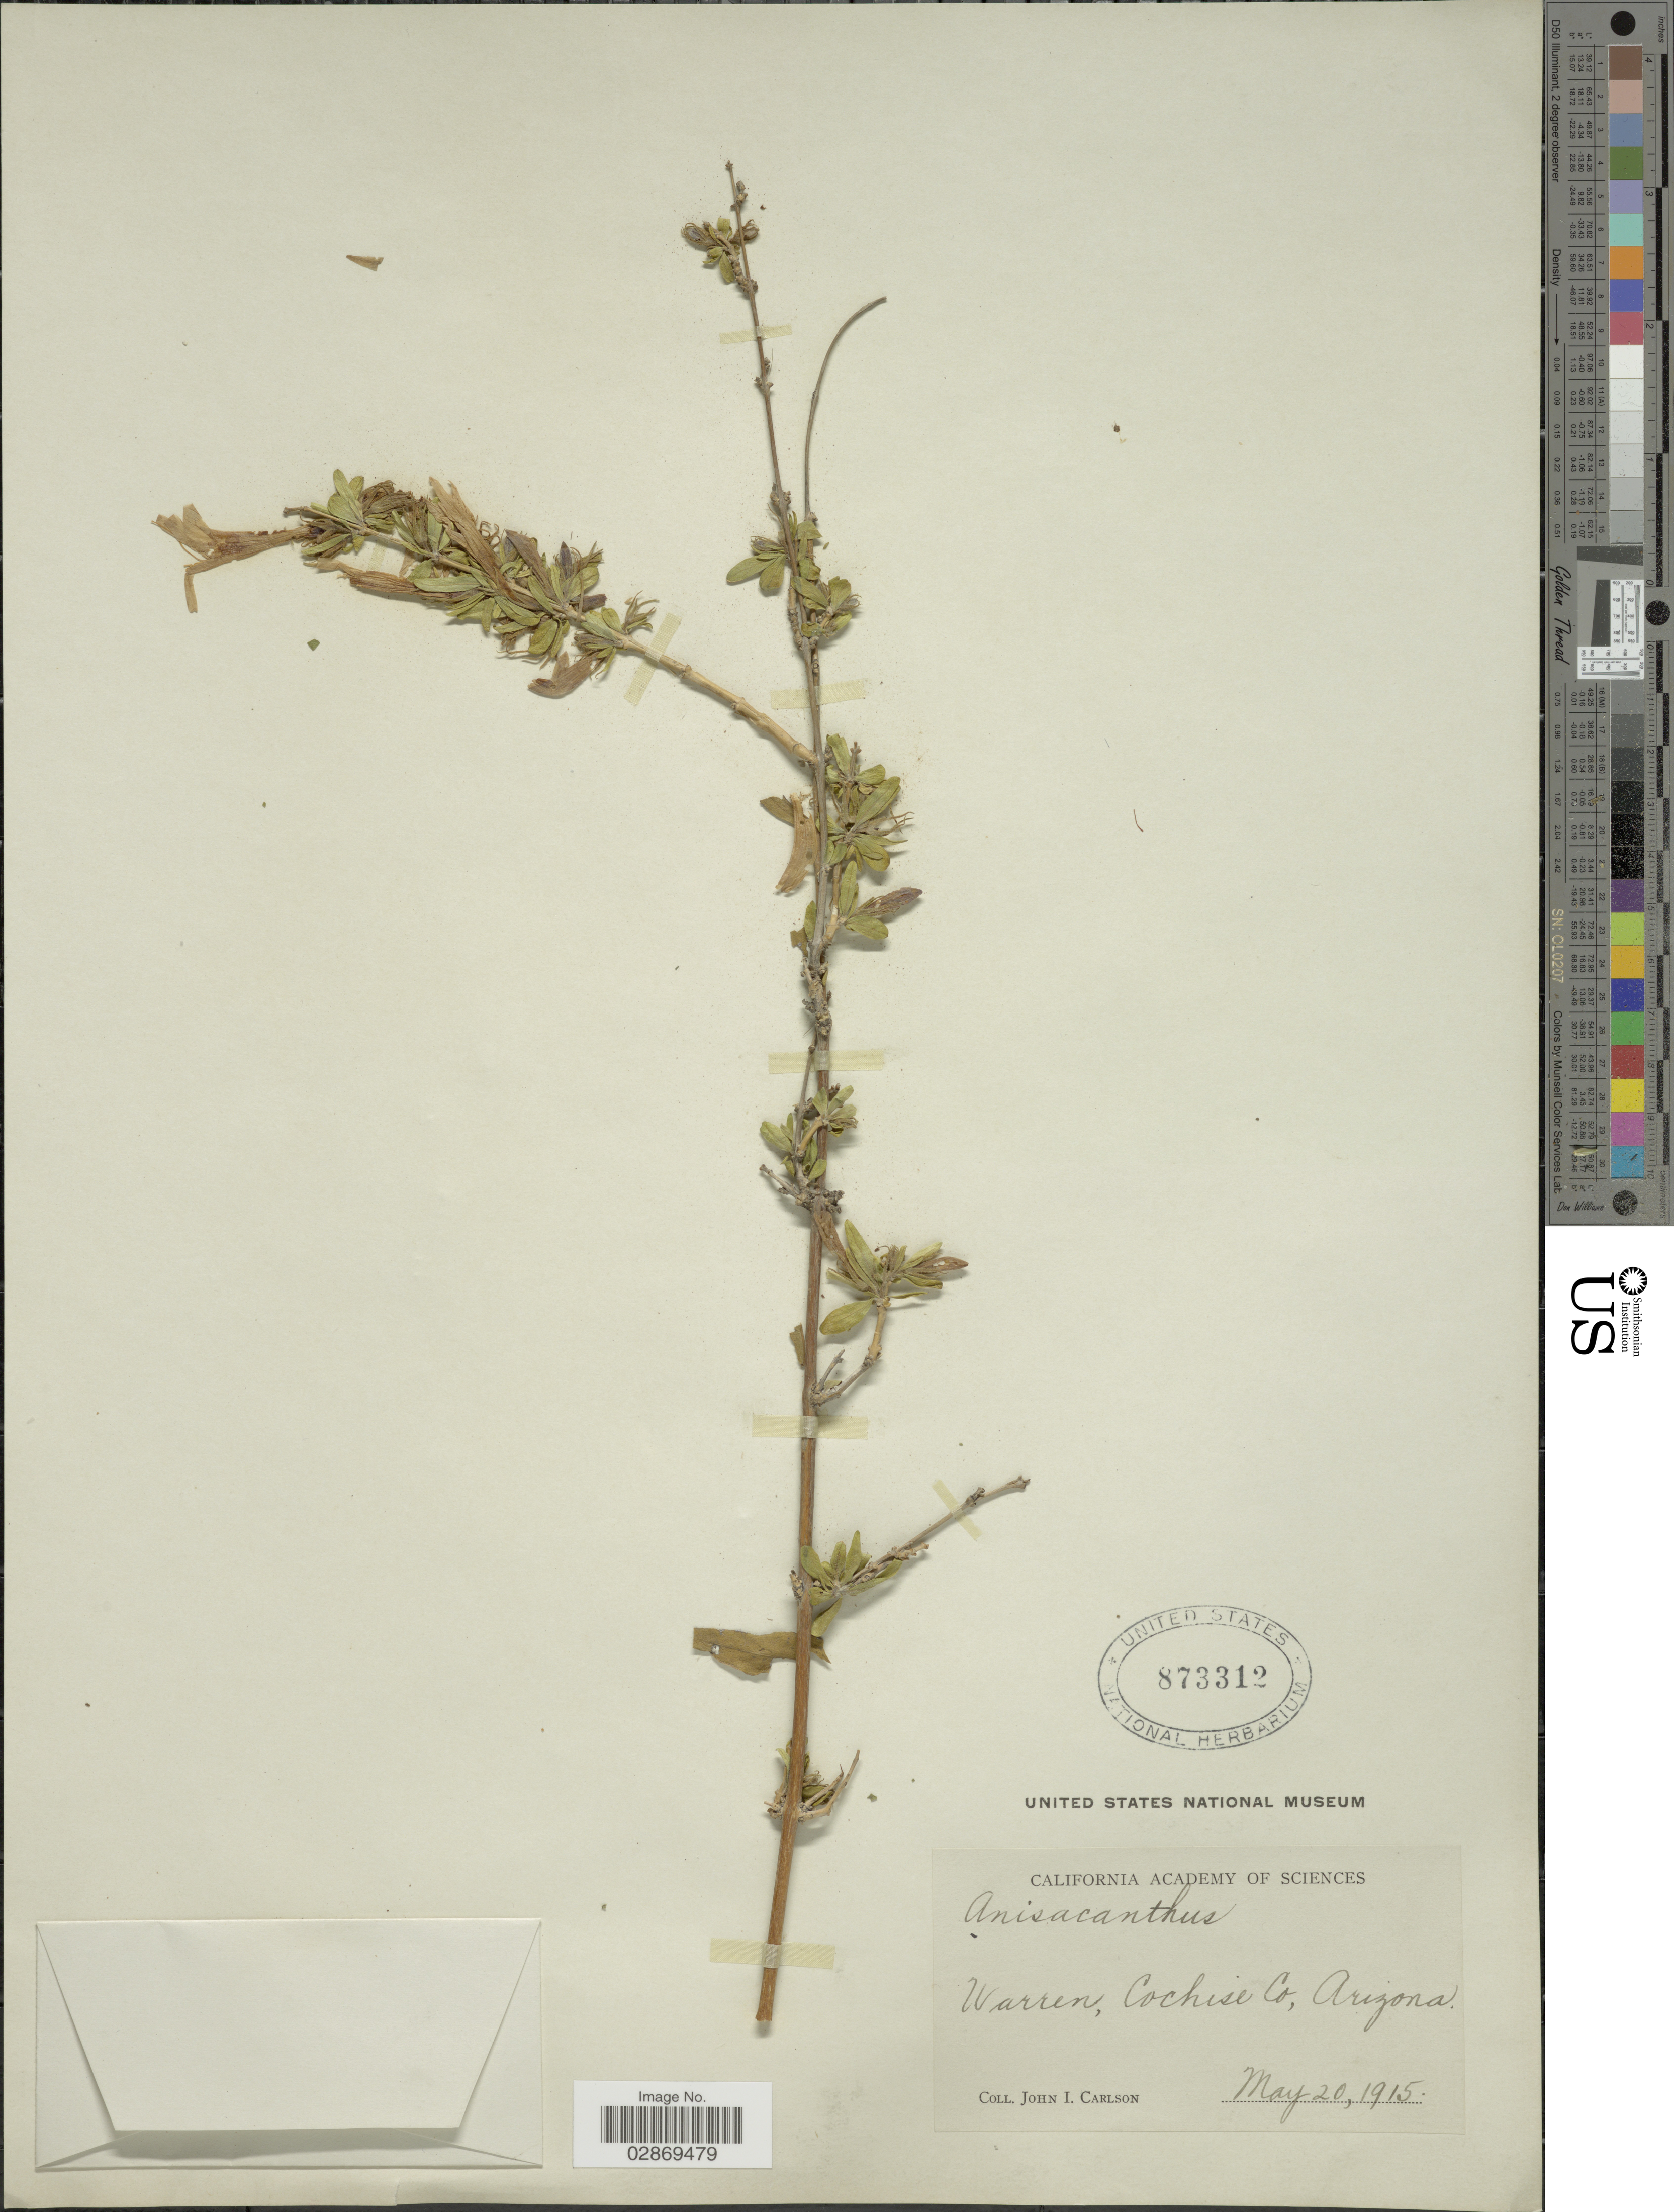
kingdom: Plantae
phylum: Tracheophyta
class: Magnoliopsida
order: Lamiales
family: Acanthaceae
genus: Anisacanthus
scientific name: Anisacanthus thurberi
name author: (Torr.) A. Gray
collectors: J. Carlson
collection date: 1915-05-20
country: United States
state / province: Arizona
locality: Warren, Cochise Co.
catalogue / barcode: US 873312